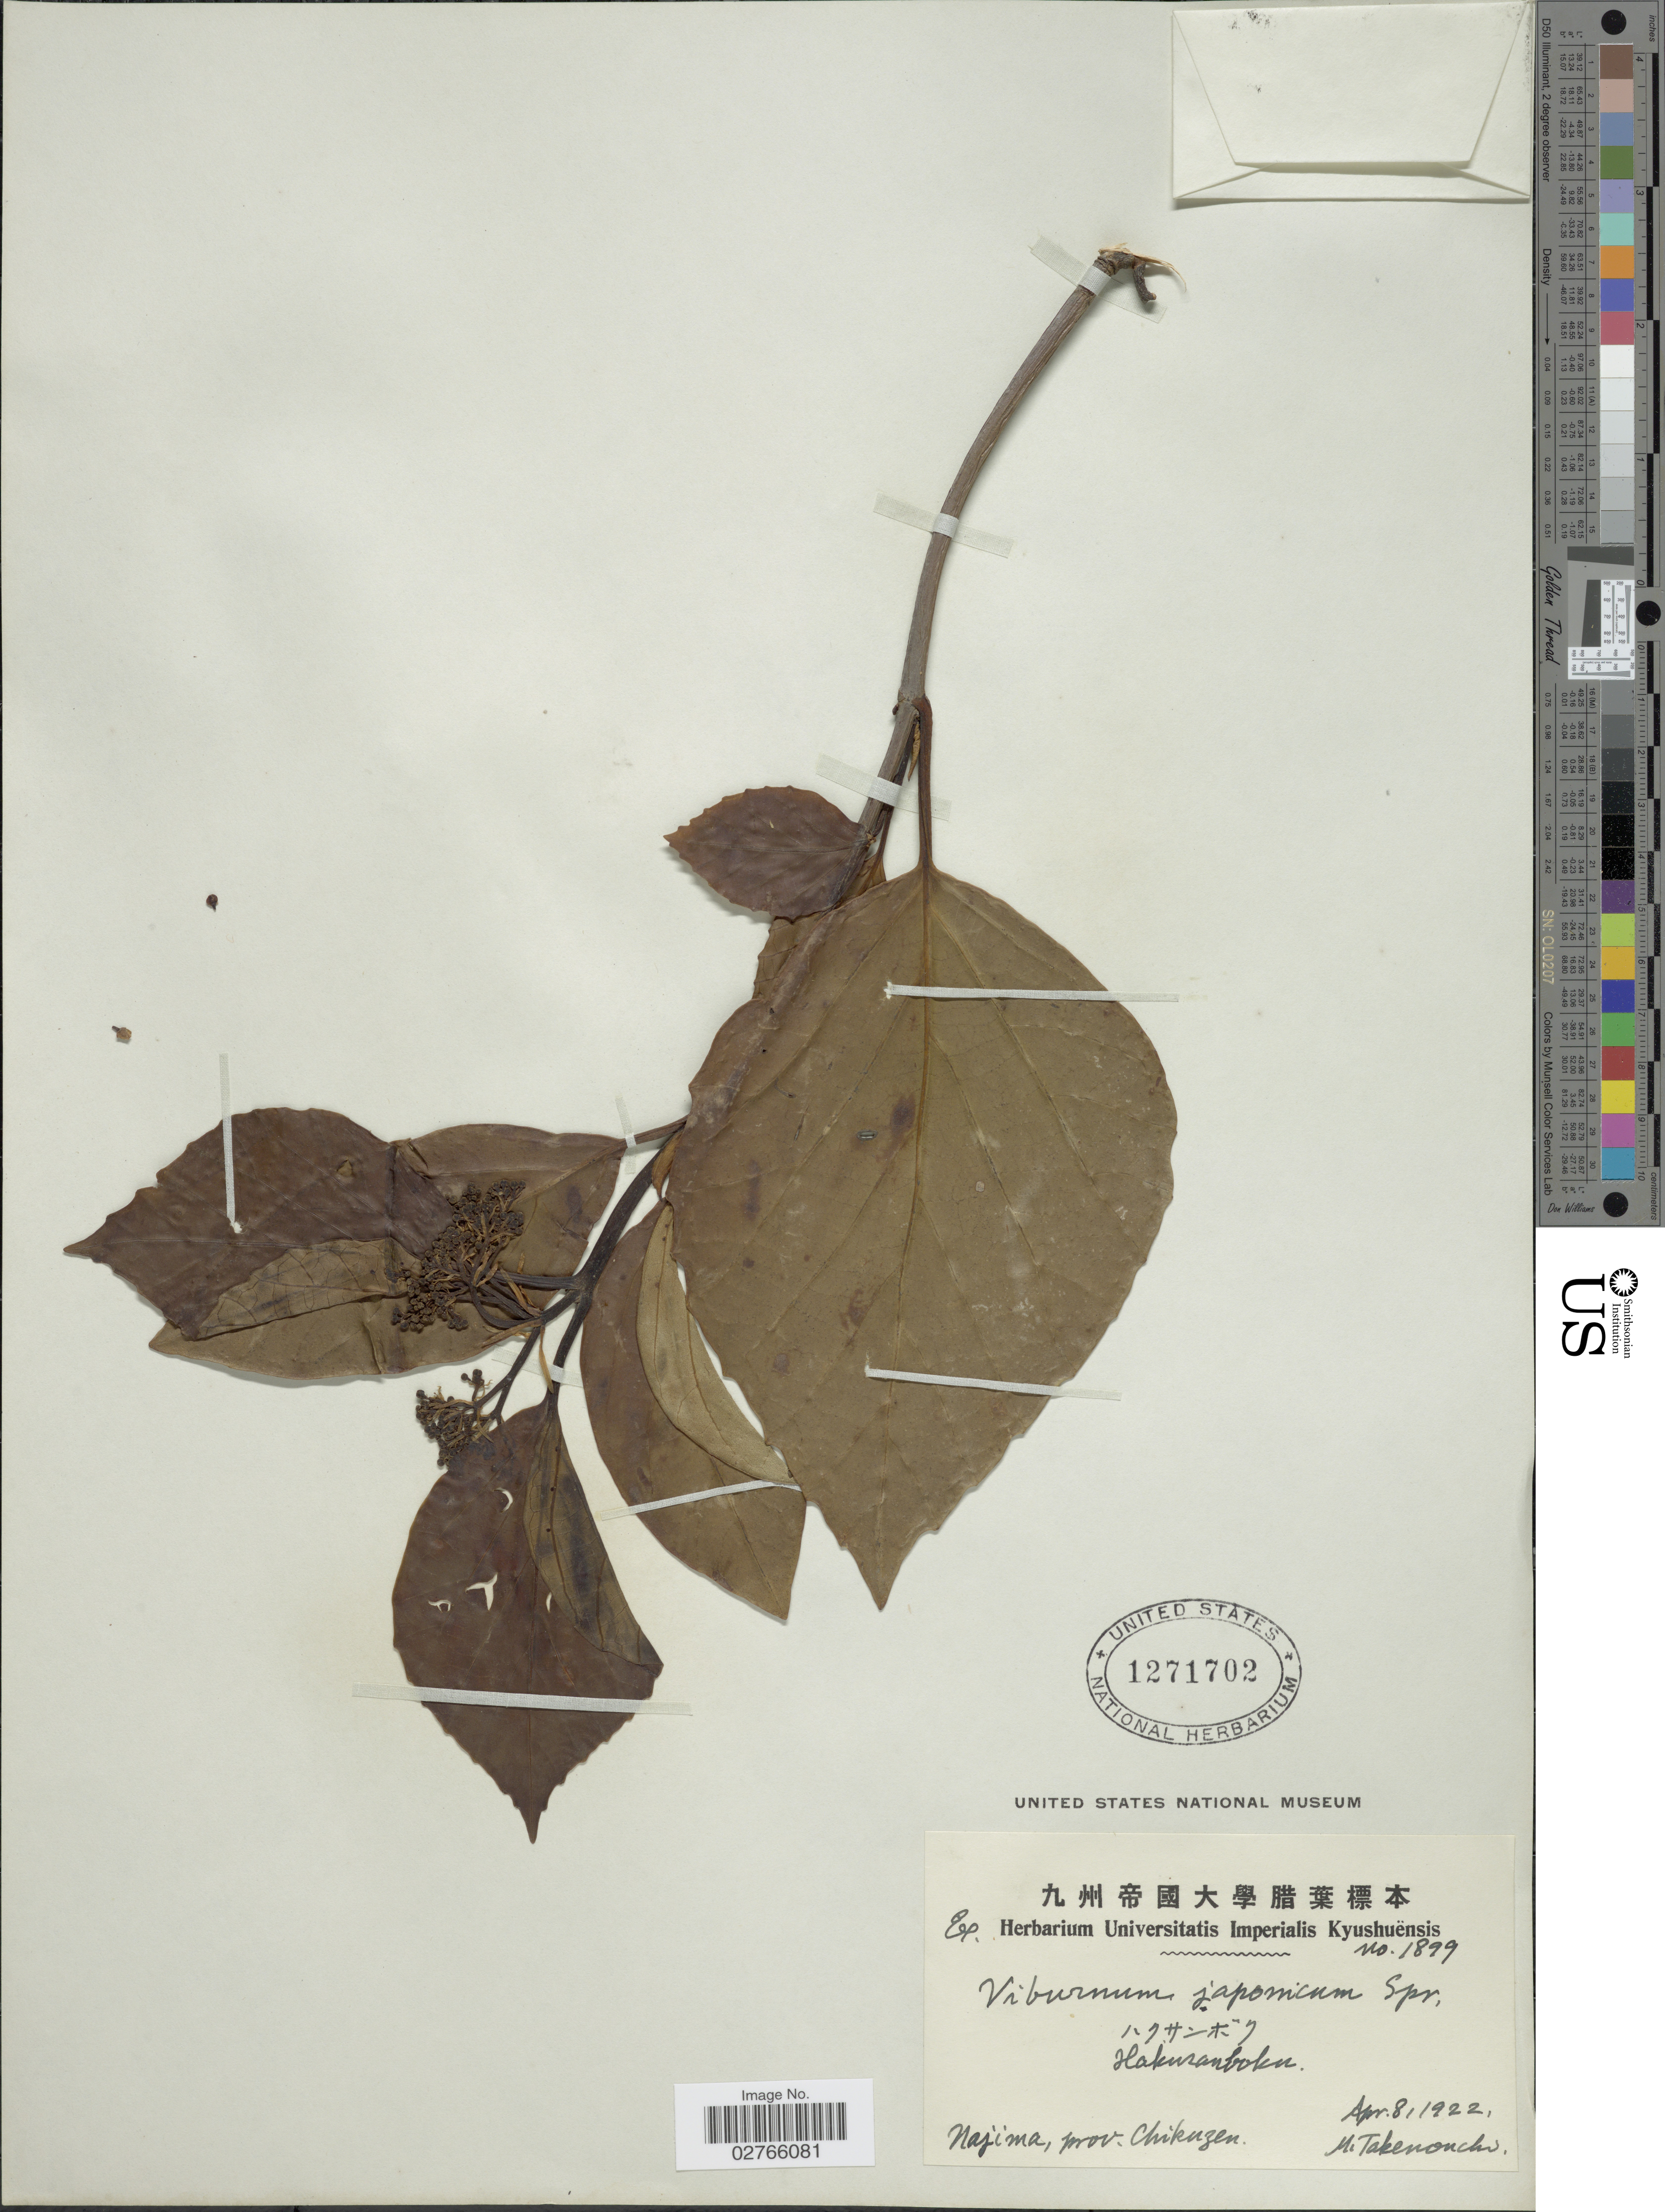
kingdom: Plantae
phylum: Tracheophyta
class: Magnoliopsida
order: Dipsacales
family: Viburnaceae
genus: Viburnum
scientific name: Viburnum japonicum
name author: (Thunb.) C.K. Spreng.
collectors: M. Takenonchi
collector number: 1899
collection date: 1922-04-08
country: Japan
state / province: Hukuoka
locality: Najima, prov. Chikuzen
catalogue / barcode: US 1271702